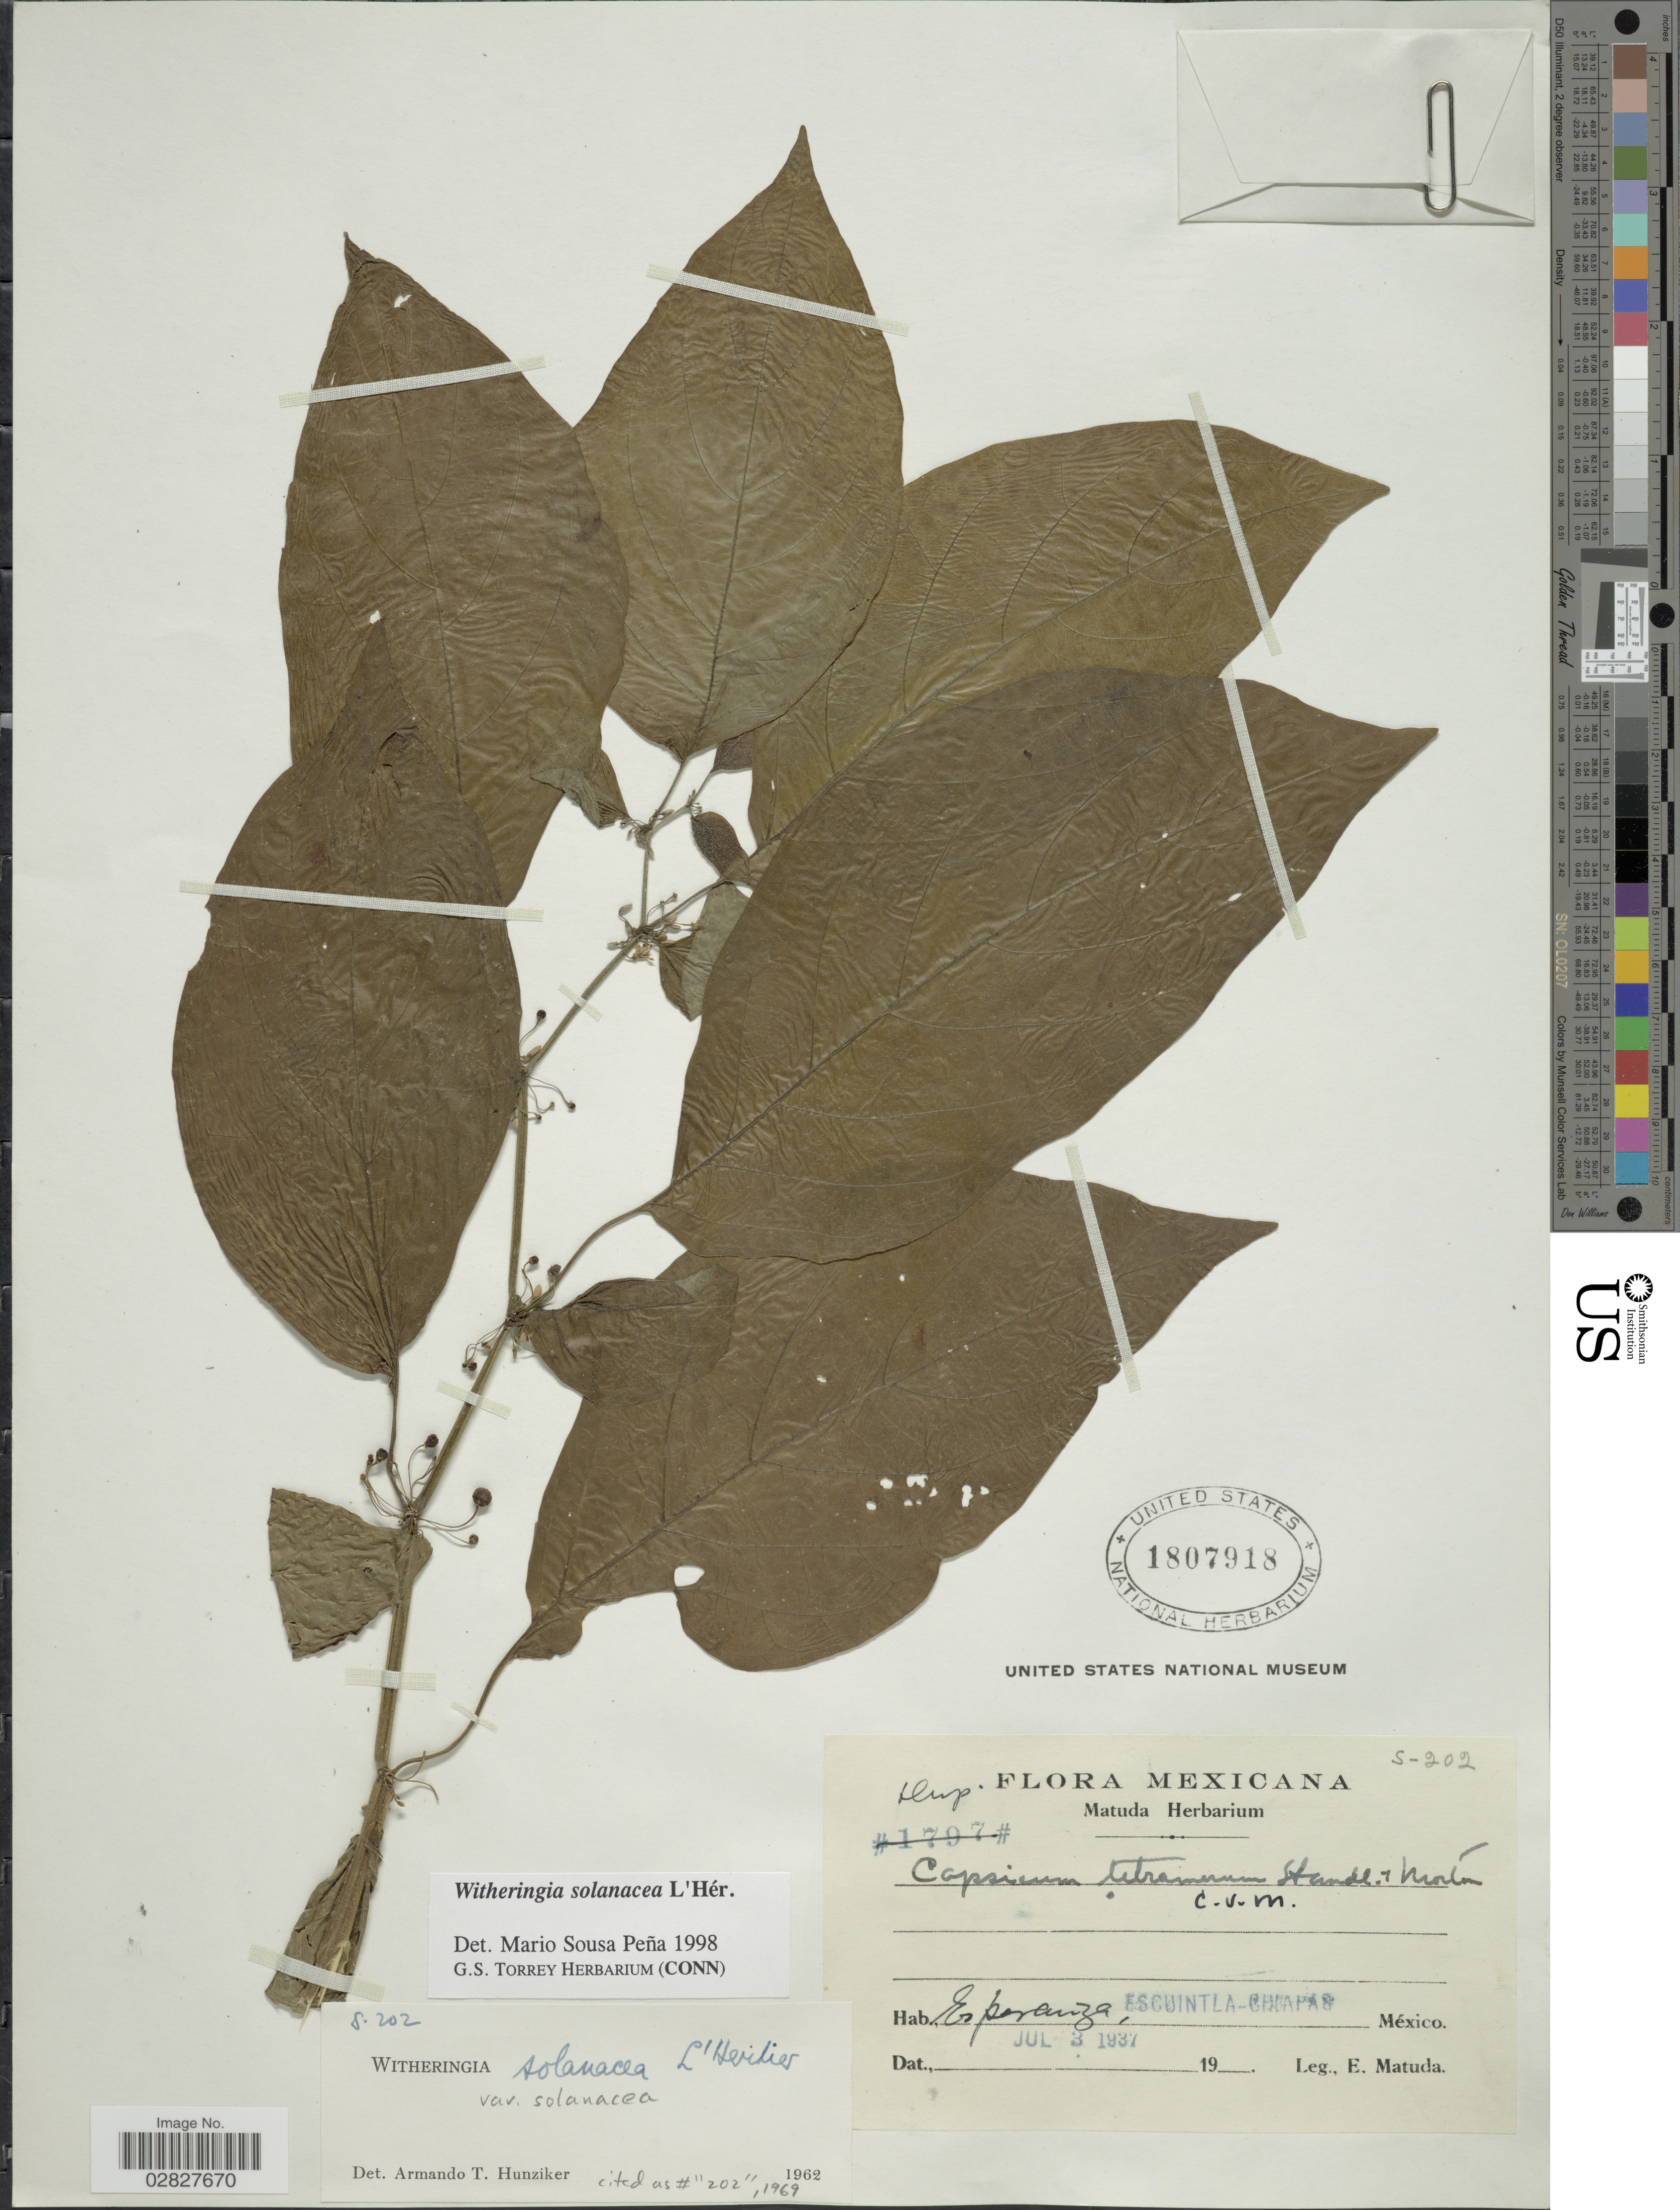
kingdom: Plantae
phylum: Tracheophyta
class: Magnoliopsida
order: Solanales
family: Solanaceae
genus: Witheringia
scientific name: Witheringia solanacea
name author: L'Hér.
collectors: E. Matuda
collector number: S-202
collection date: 1937-07-03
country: Mexico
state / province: Chiapas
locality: Esperanza, Escuintla-Chiapas.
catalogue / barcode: US 1807918